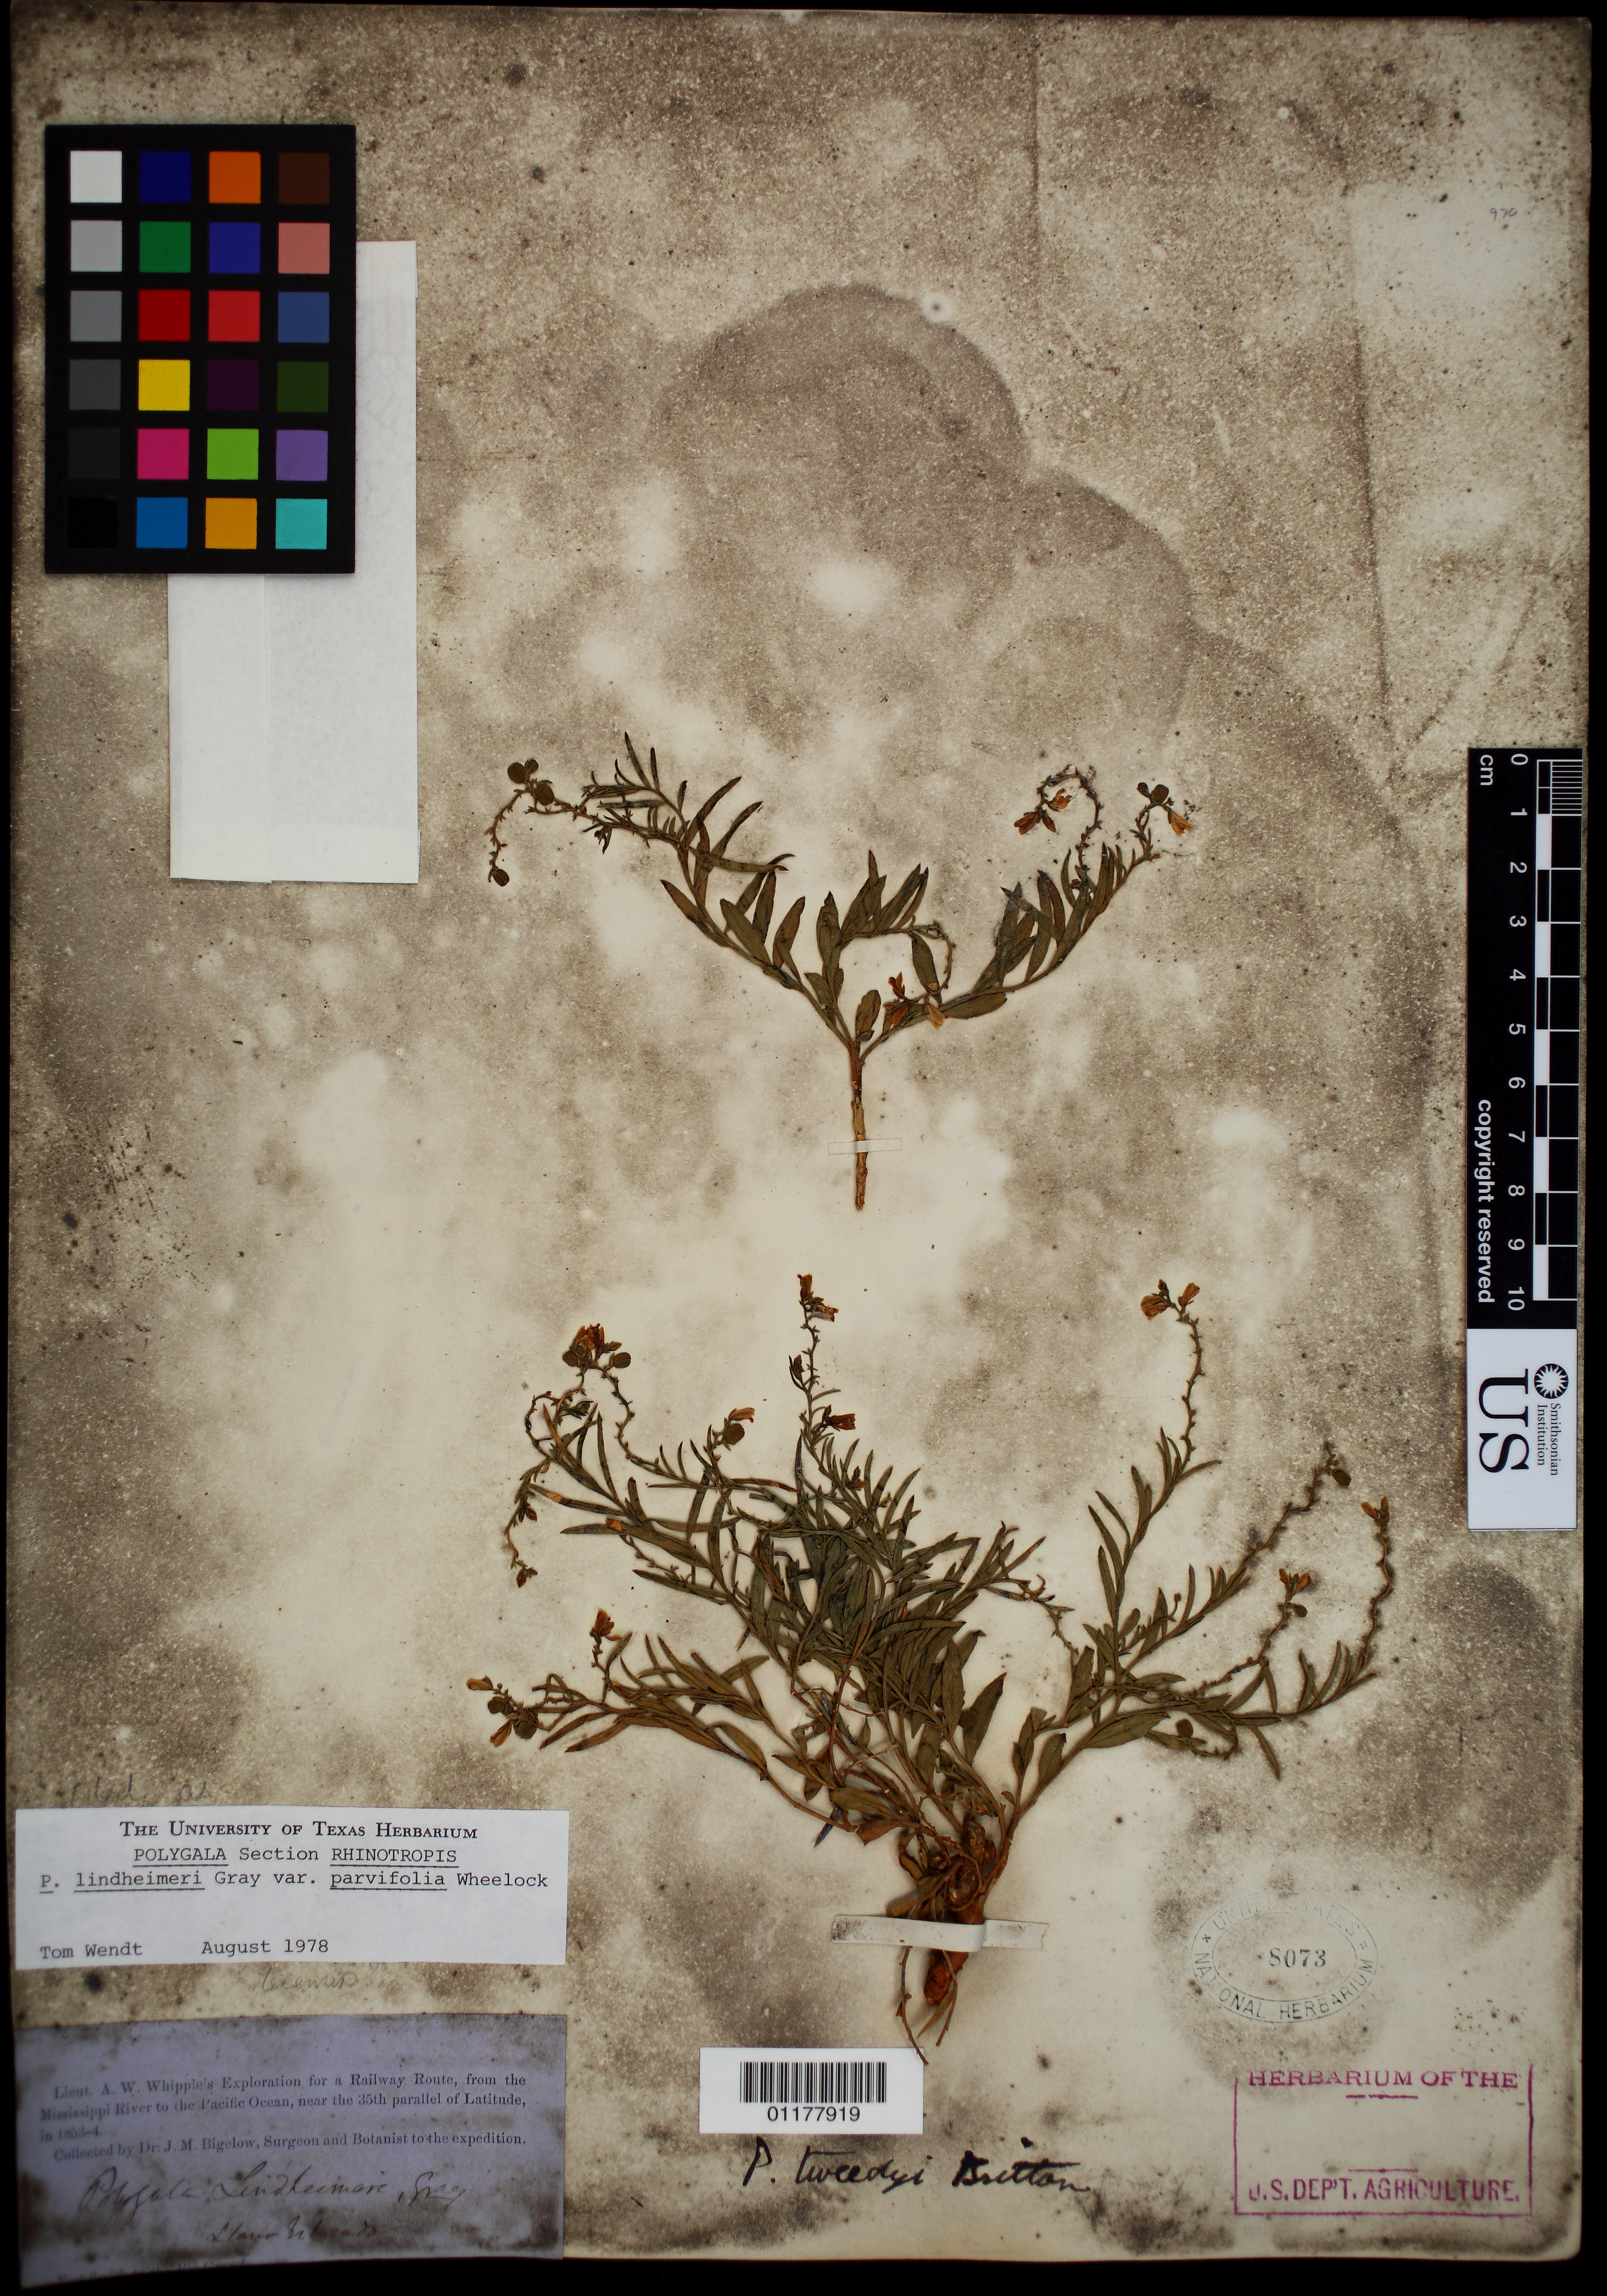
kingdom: Plantae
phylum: Tracheophyta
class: Magnoliopsida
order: Fabales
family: Polygalaceae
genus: Rhinotropis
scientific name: Rhinotropis lindheimeri var. parvifolia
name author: (Wheelock) J.R. Abbott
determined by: Strong, Mark T., (BOT), Smithsonian Institution - National Museum of Natural History (UNITED STATES)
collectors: J. M. Bigelow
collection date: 1853/1854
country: United States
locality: Fort Smith to the Rio Grande.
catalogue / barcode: US 8073